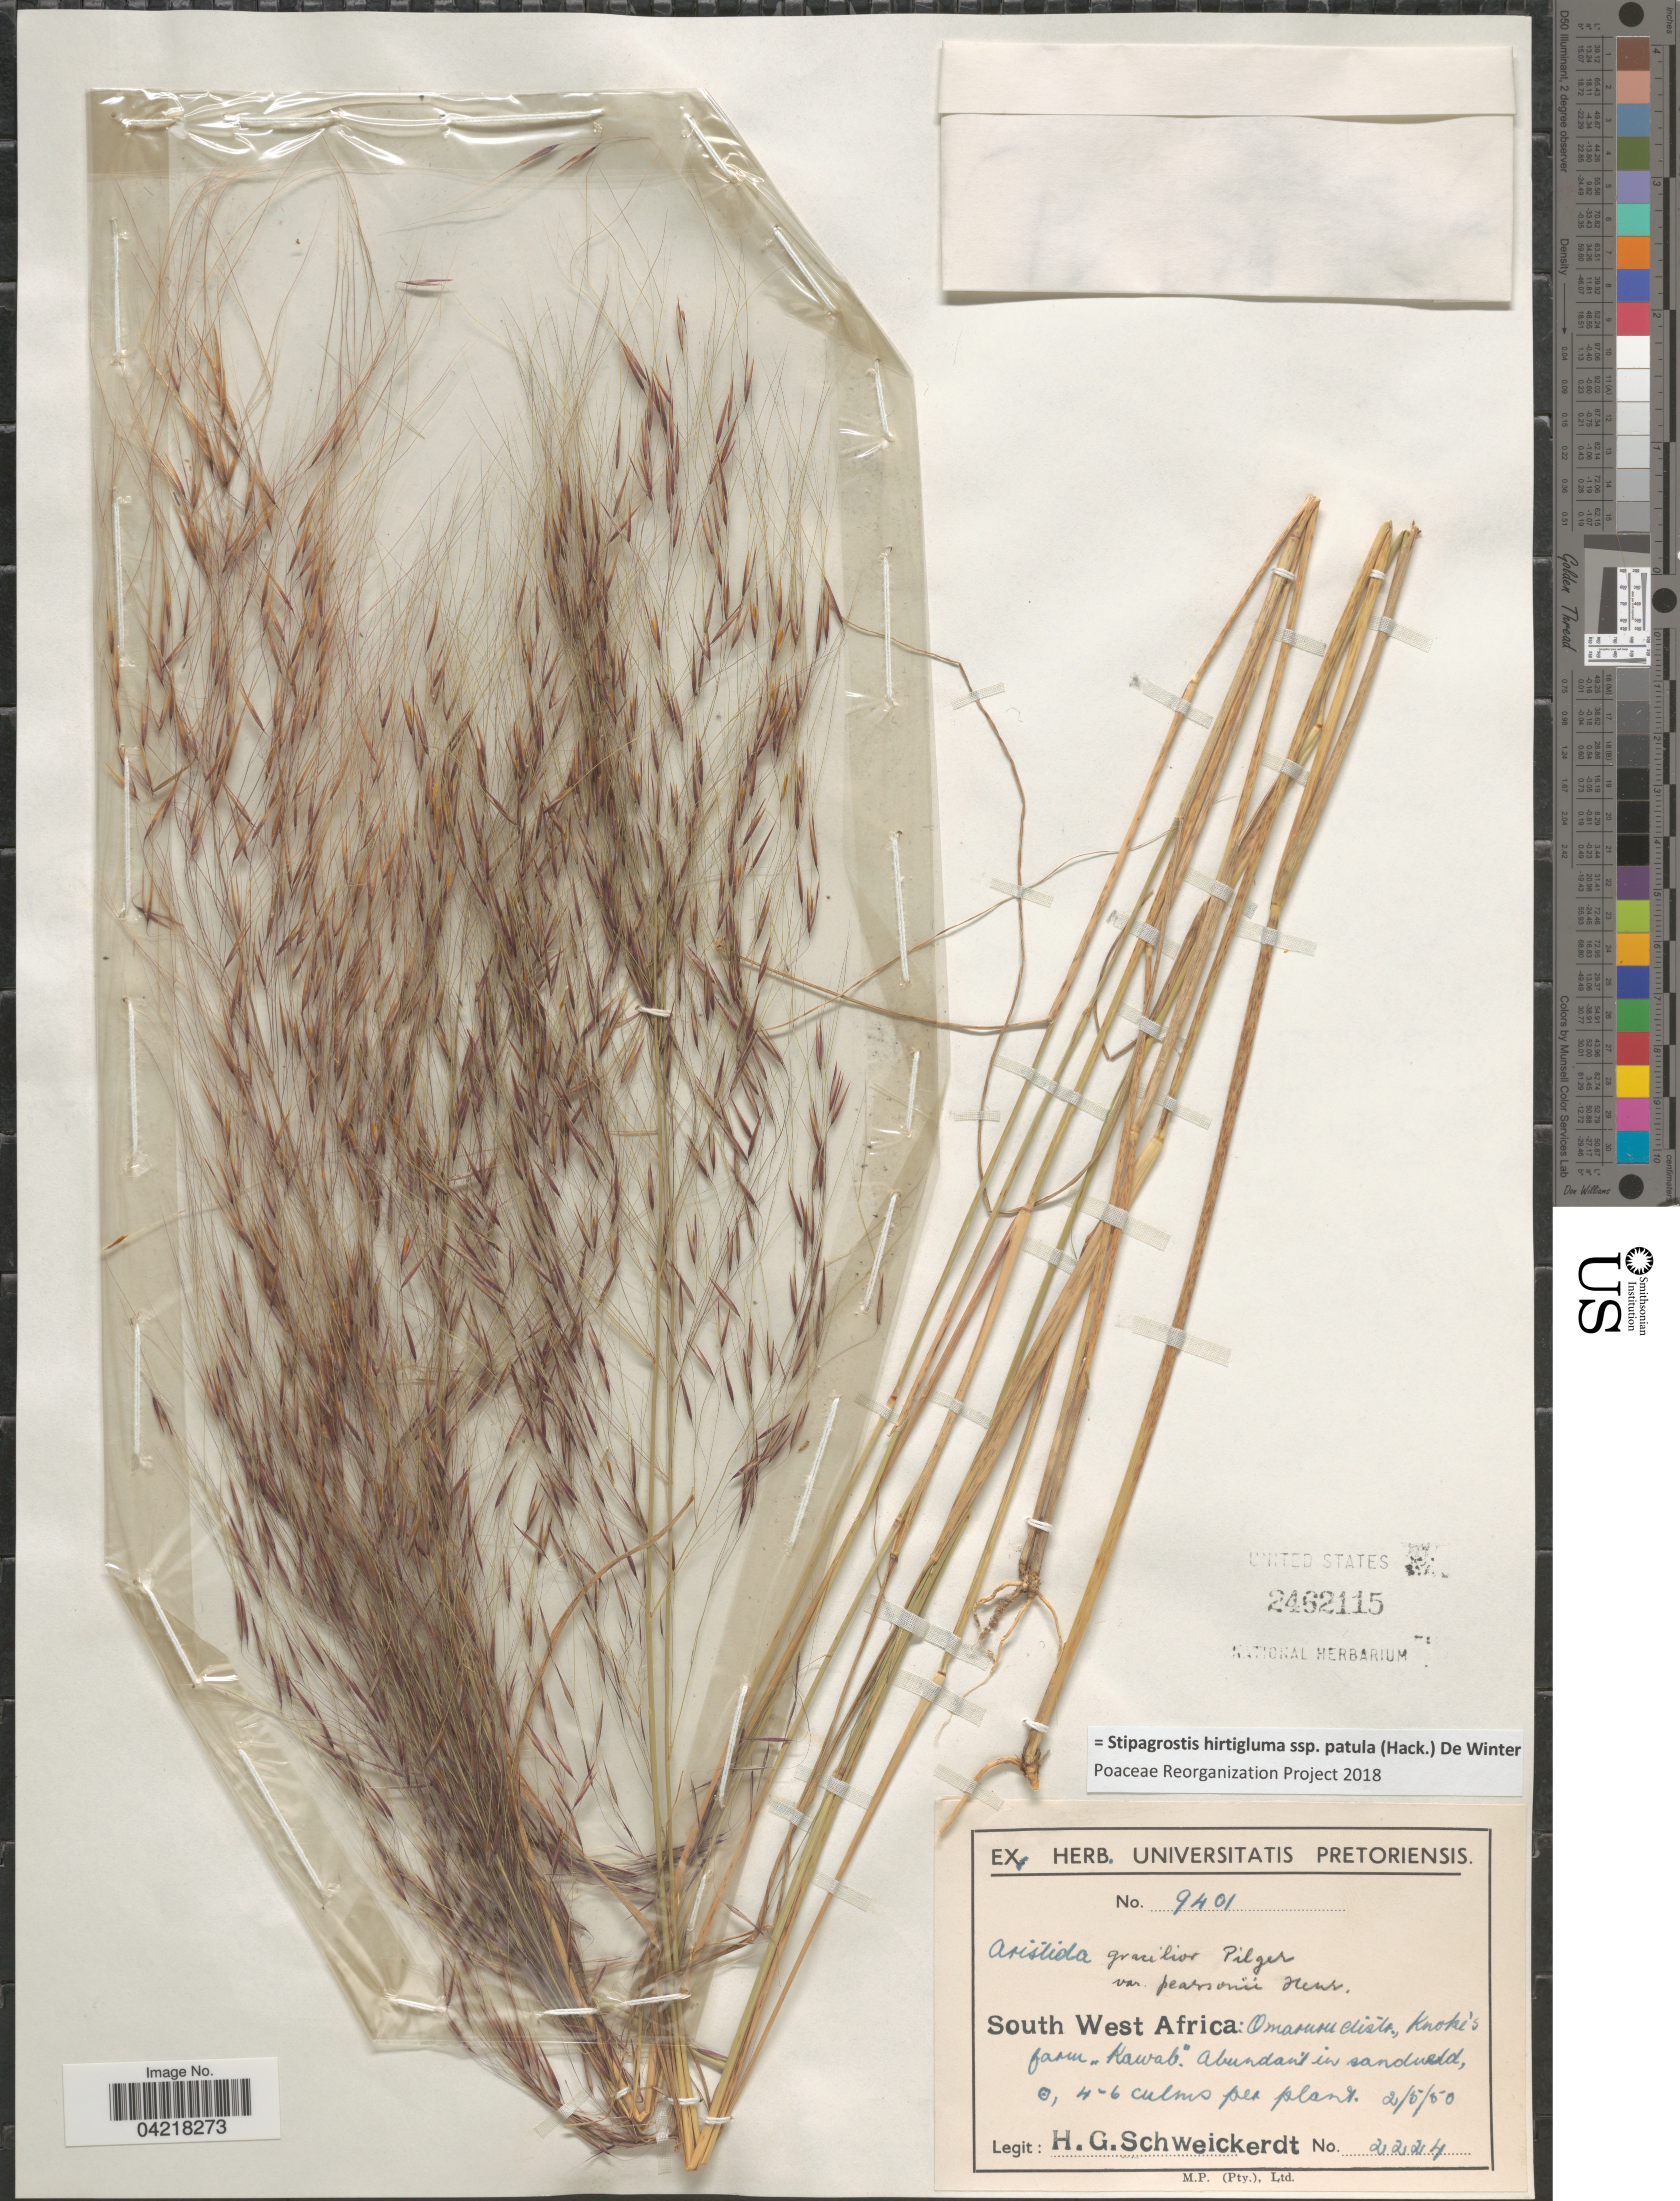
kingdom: Plantae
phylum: Tracheophyta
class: Liliopsida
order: Poales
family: Poaceae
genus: Stipagrostis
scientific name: Stipagrostis hirtigluma subsp. patula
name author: (Hack.) De Winter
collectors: H. Schweickerdt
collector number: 2224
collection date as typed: Transcribed d/m/y: 2/5/50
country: Namibia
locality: South West Africa: Omaruru distr., Knoke's farm "Kawab".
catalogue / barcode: US 2462115